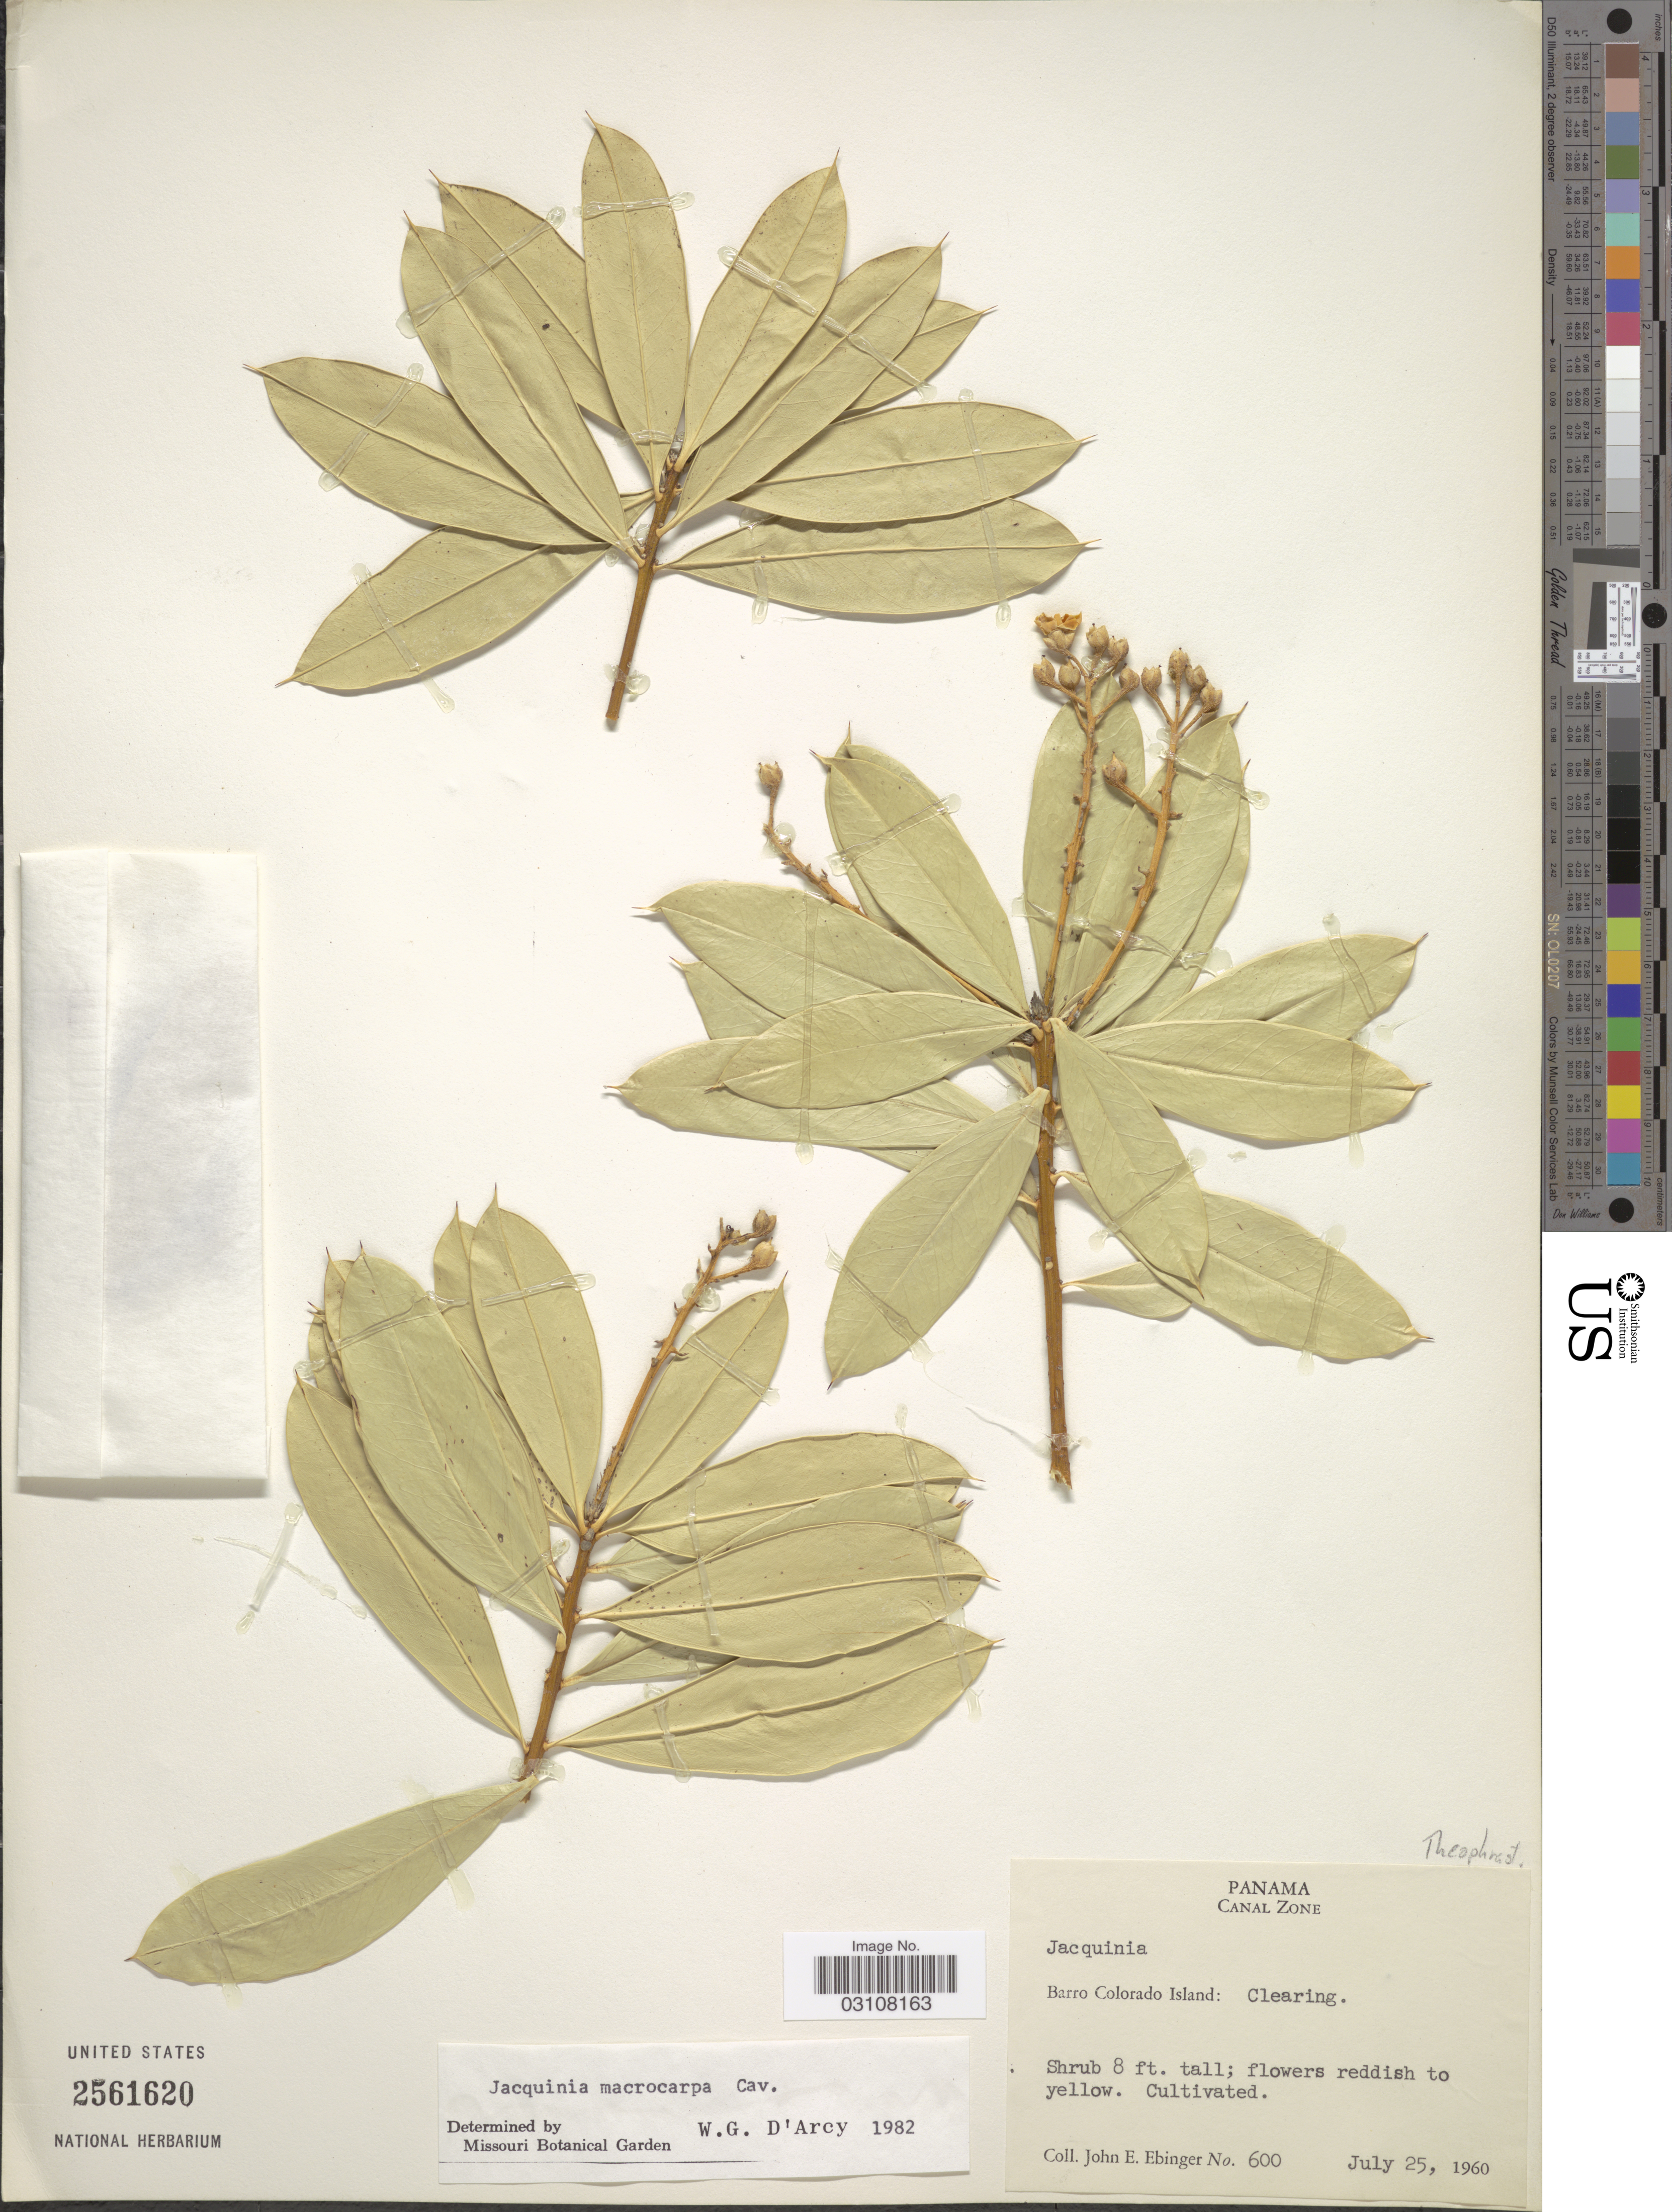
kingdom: Plantae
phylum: Tracheophyta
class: Magnoliopsida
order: Ericales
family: Primulaceae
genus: Jacquinia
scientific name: Jacquinia macrocarpa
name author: Cav.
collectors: J. Ebinger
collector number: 600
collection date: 1960-07-25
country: Panama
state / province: Panamá Oeste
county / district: Canal Zone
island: Barro Colorado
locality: Canal Zone, Barro Colorado Island: Clearing.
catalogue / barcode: US 2561620